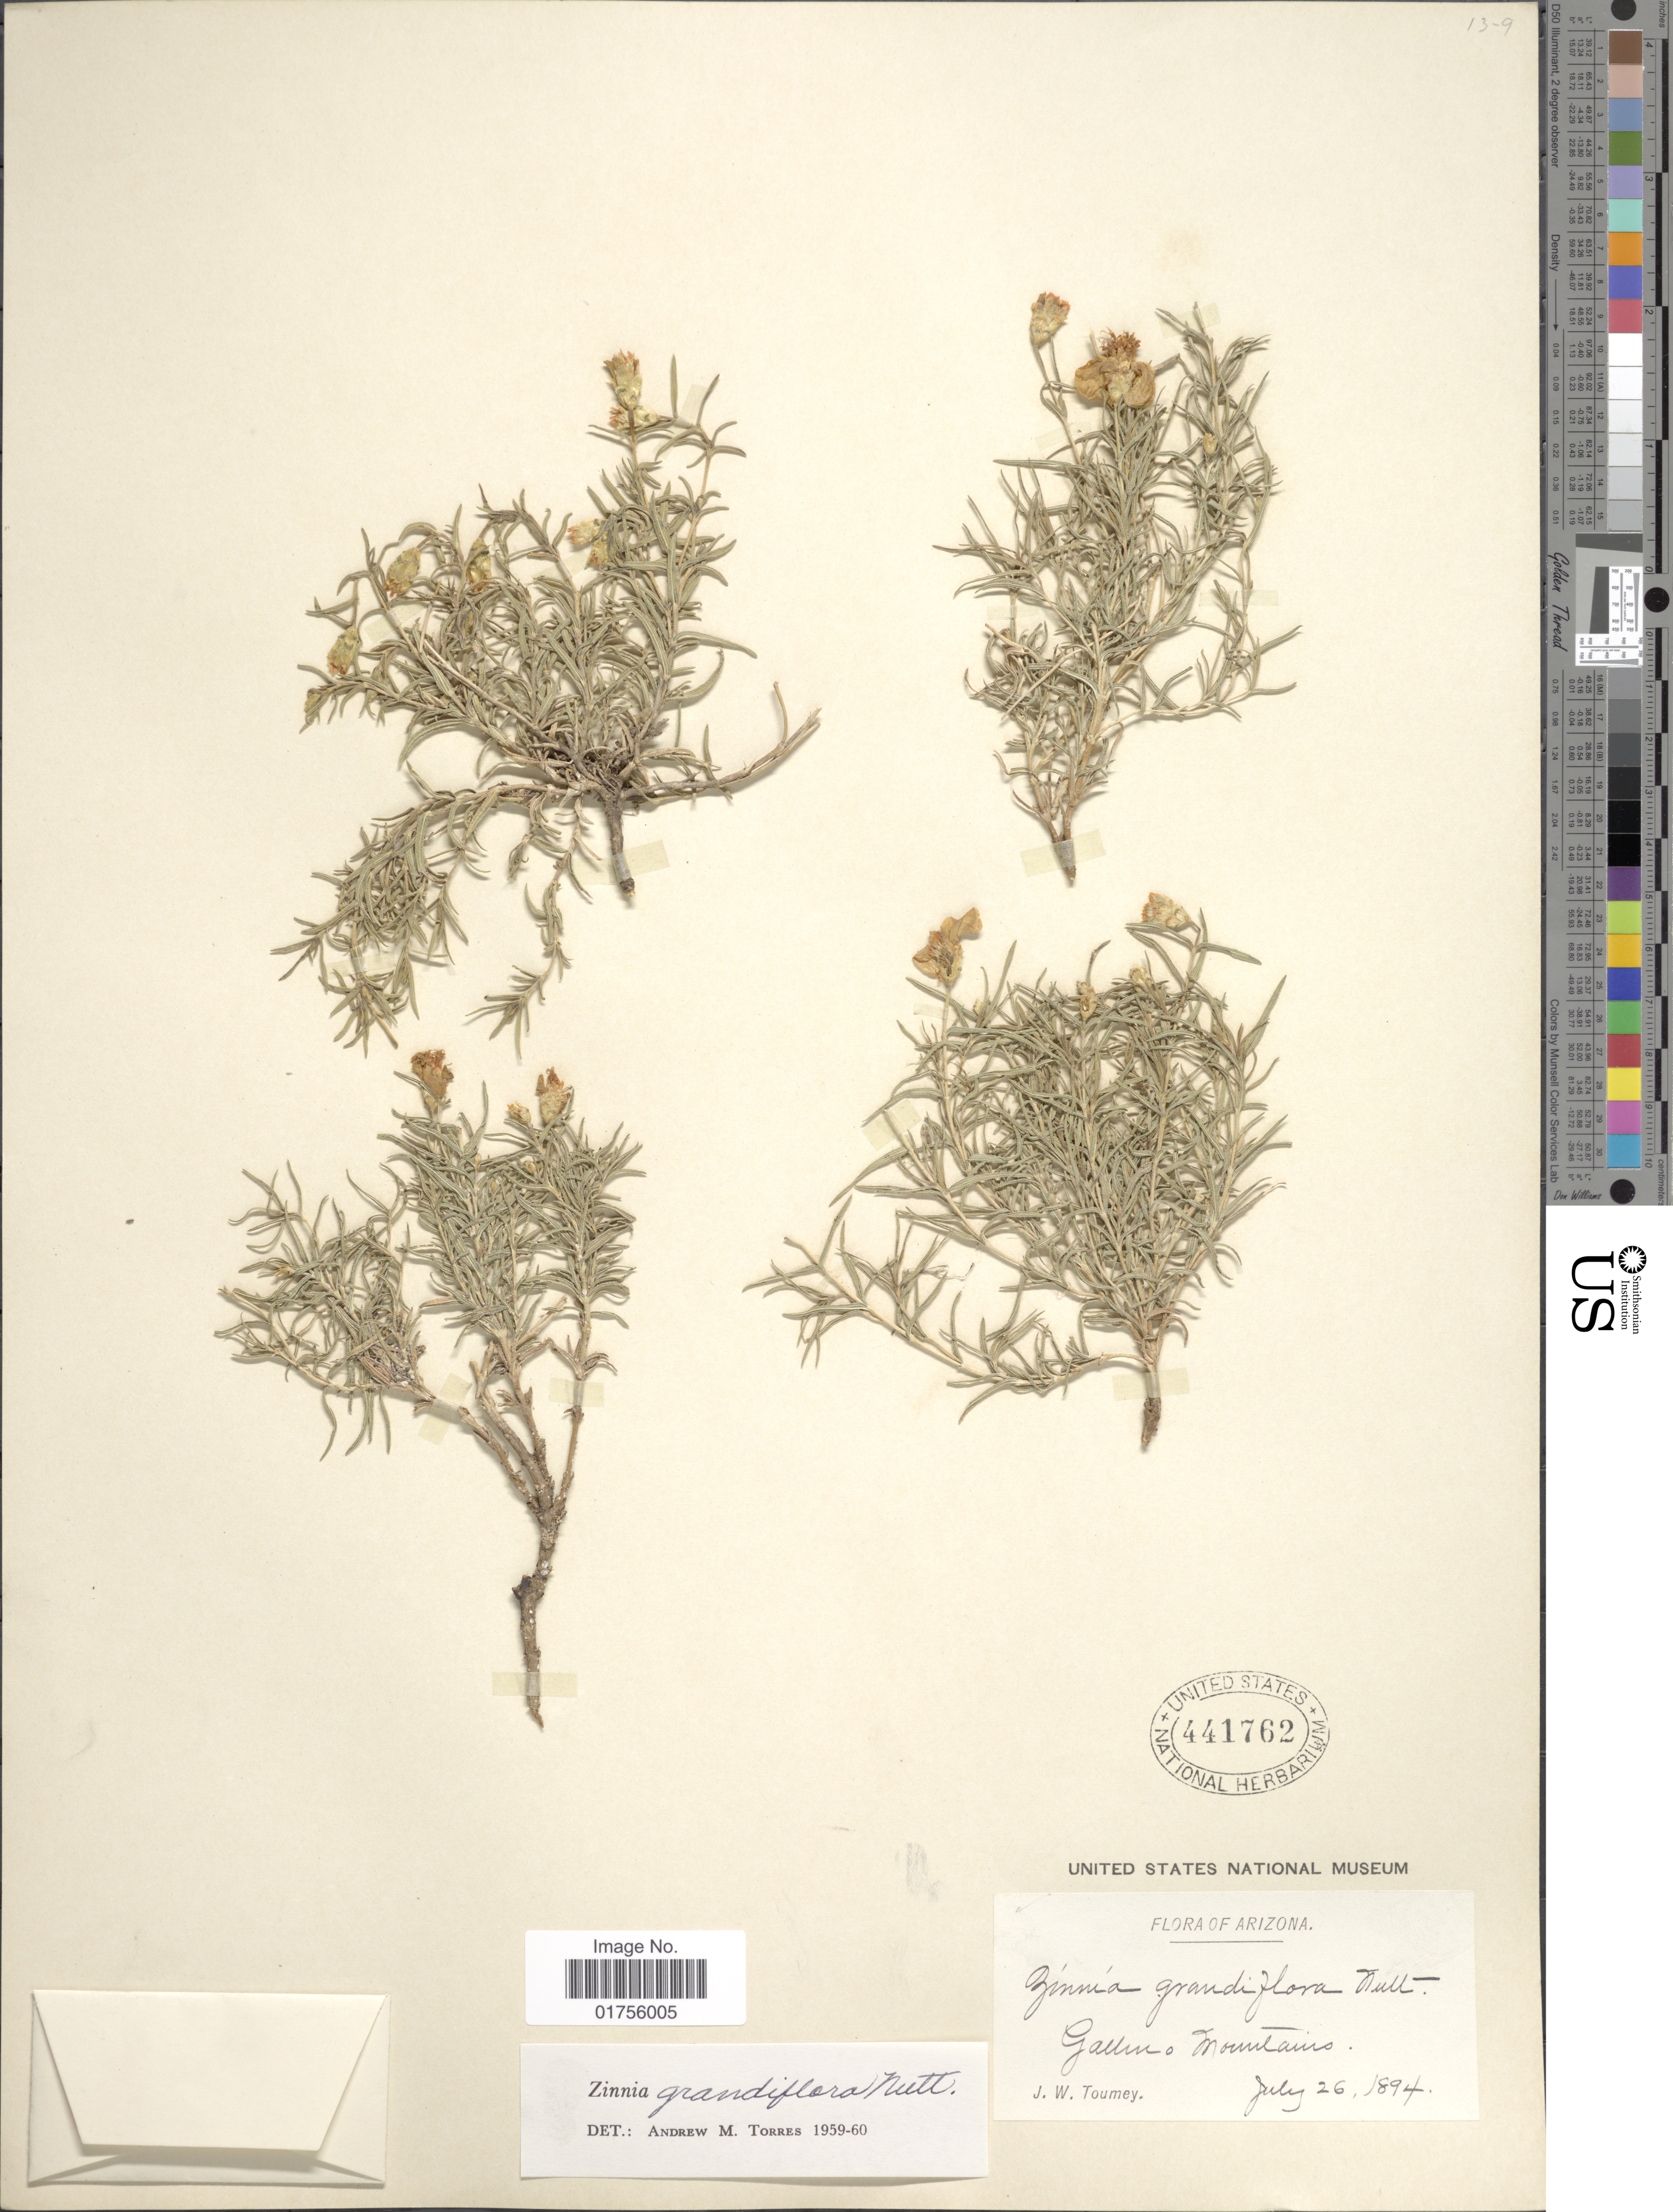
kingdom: Plantae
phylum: Tracheophyta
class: Magnoliopsida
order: Asterales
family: Asteraceae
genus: Zinnia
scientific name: Zinnia grandiflora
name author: Nutt.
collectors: J. W. Toumey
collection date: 1894-07-26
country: United States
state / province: Arizona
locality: Gallino Mountains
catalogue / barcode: US 441762